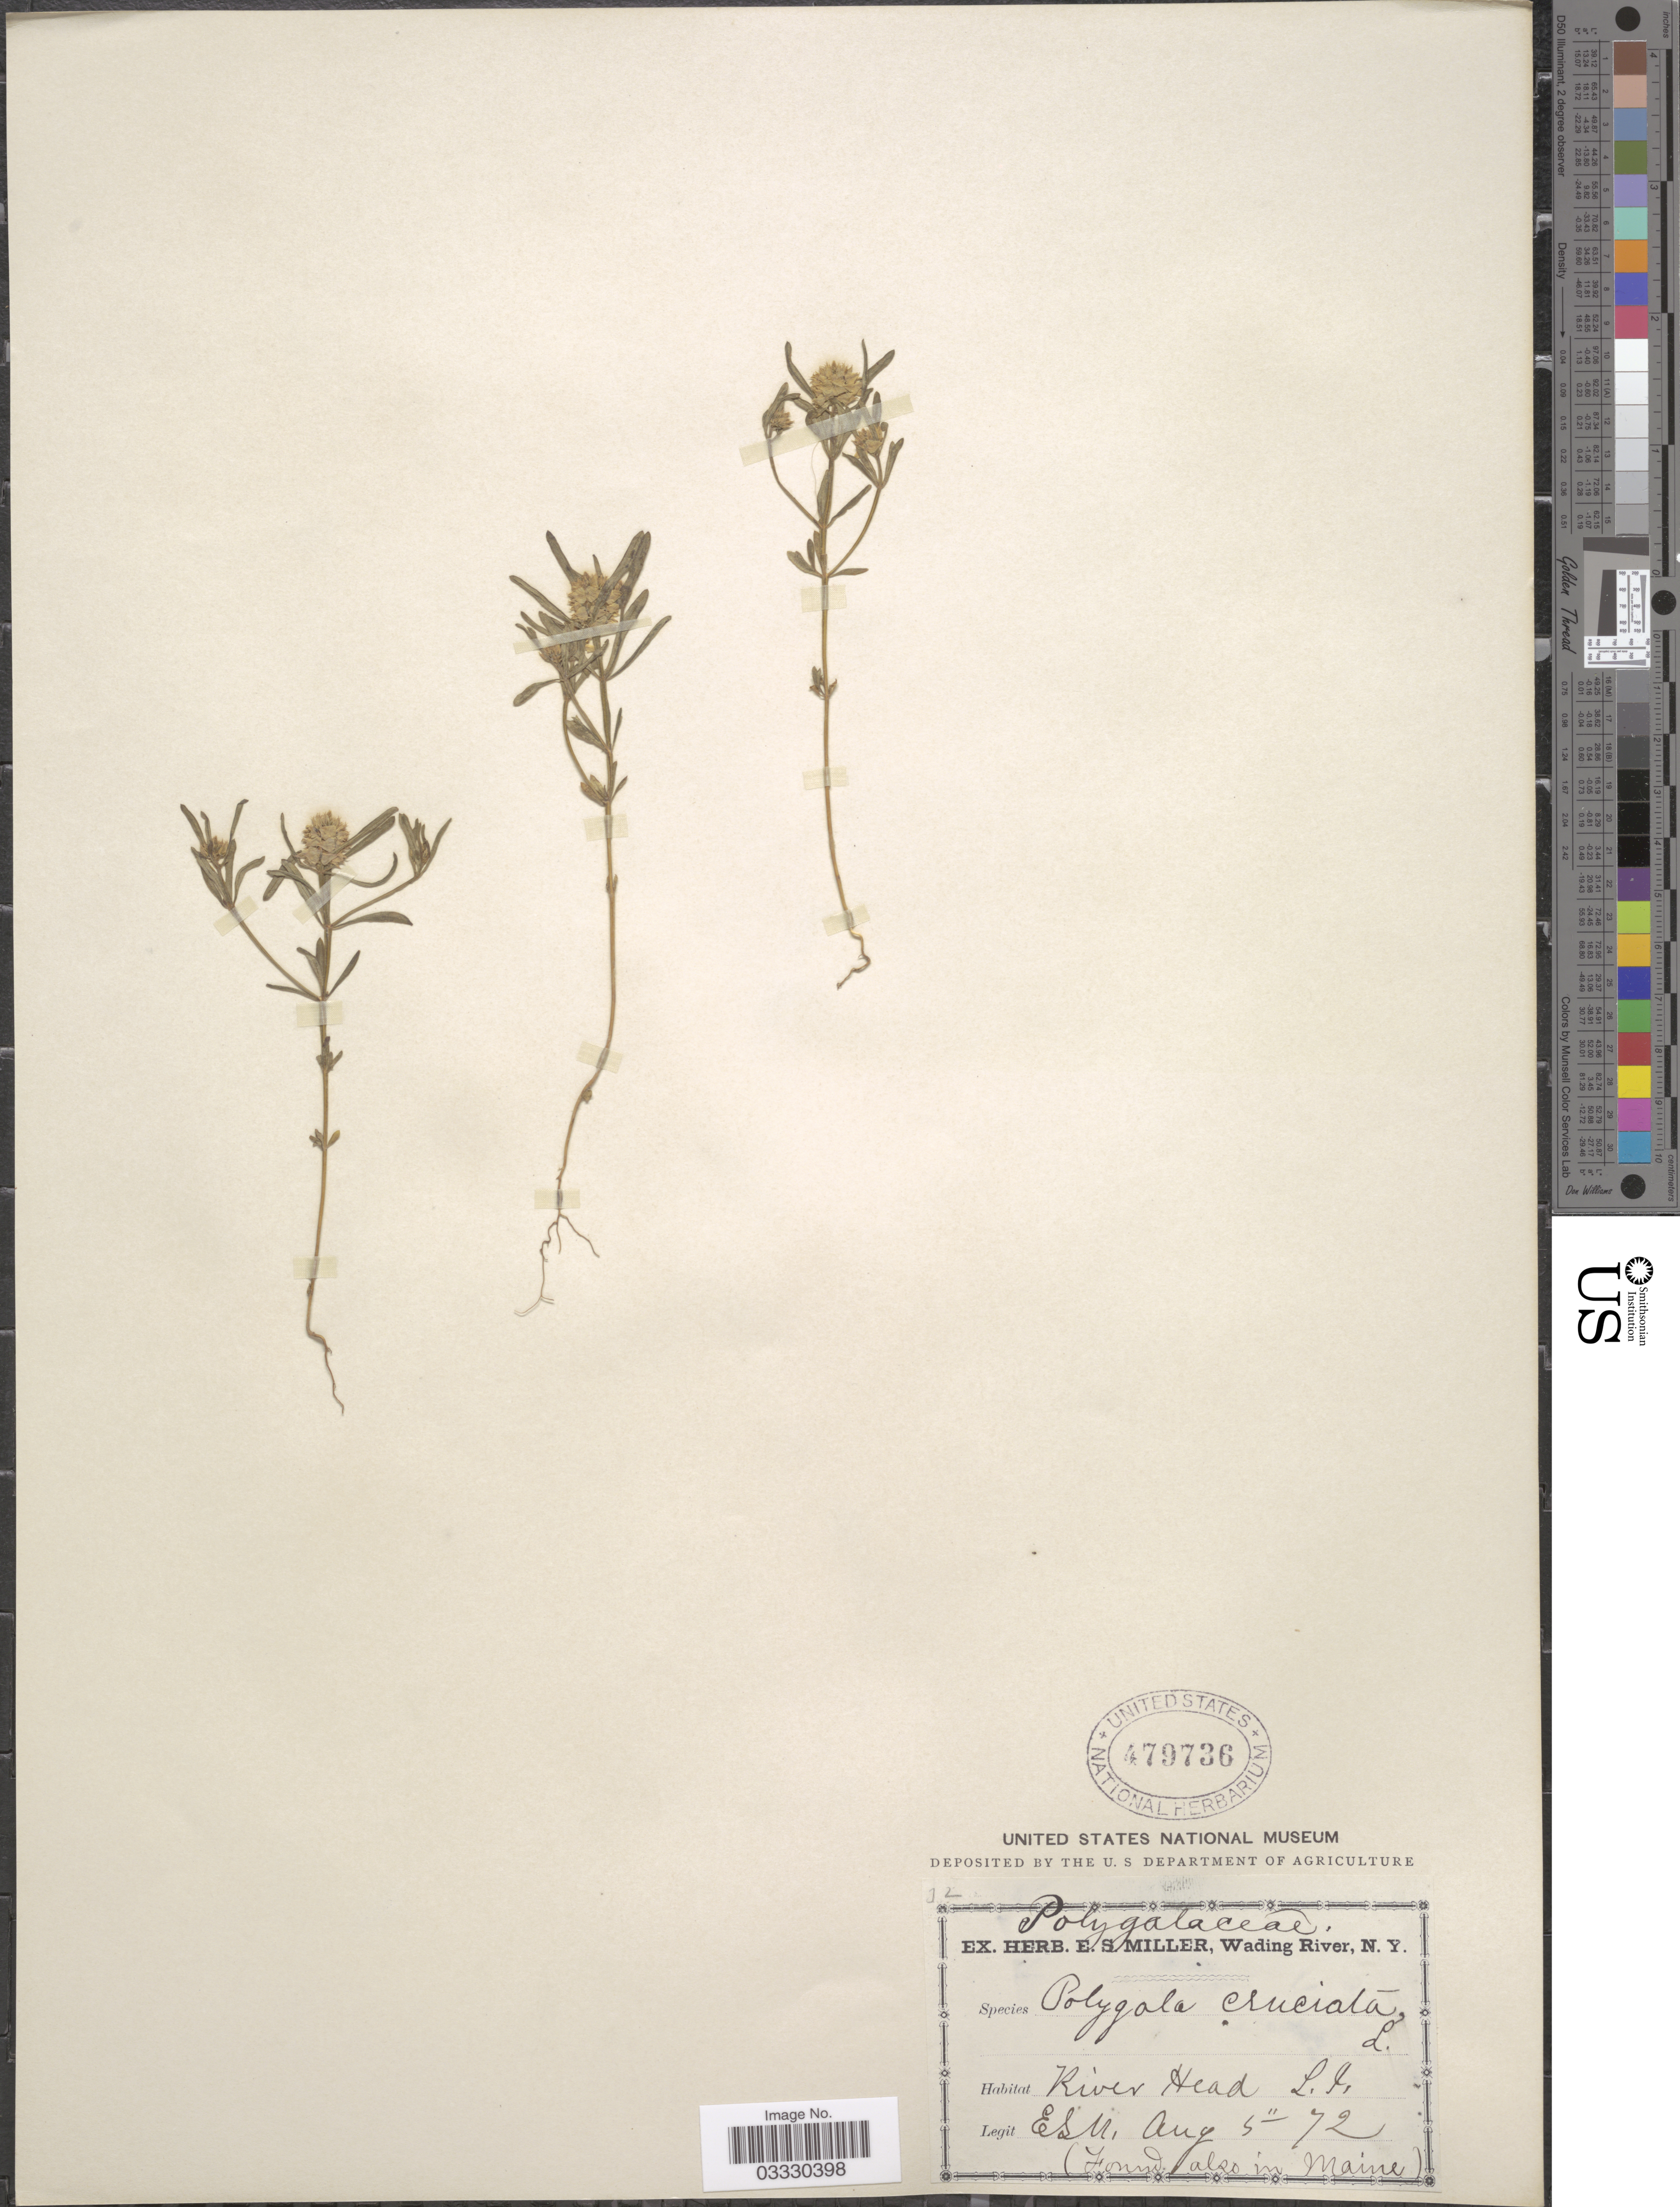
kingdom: Plantae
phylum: Tracheophyta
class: Magnoliopsida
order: Fabales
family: Polygalaceae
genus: Polygala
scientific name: Polygala cruciata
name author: L.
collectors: E. S. Miller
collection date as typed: Transcribed d/m/y: 5/8/72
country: United States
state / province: New York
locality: River Head. L.I.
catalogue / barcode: US 479736